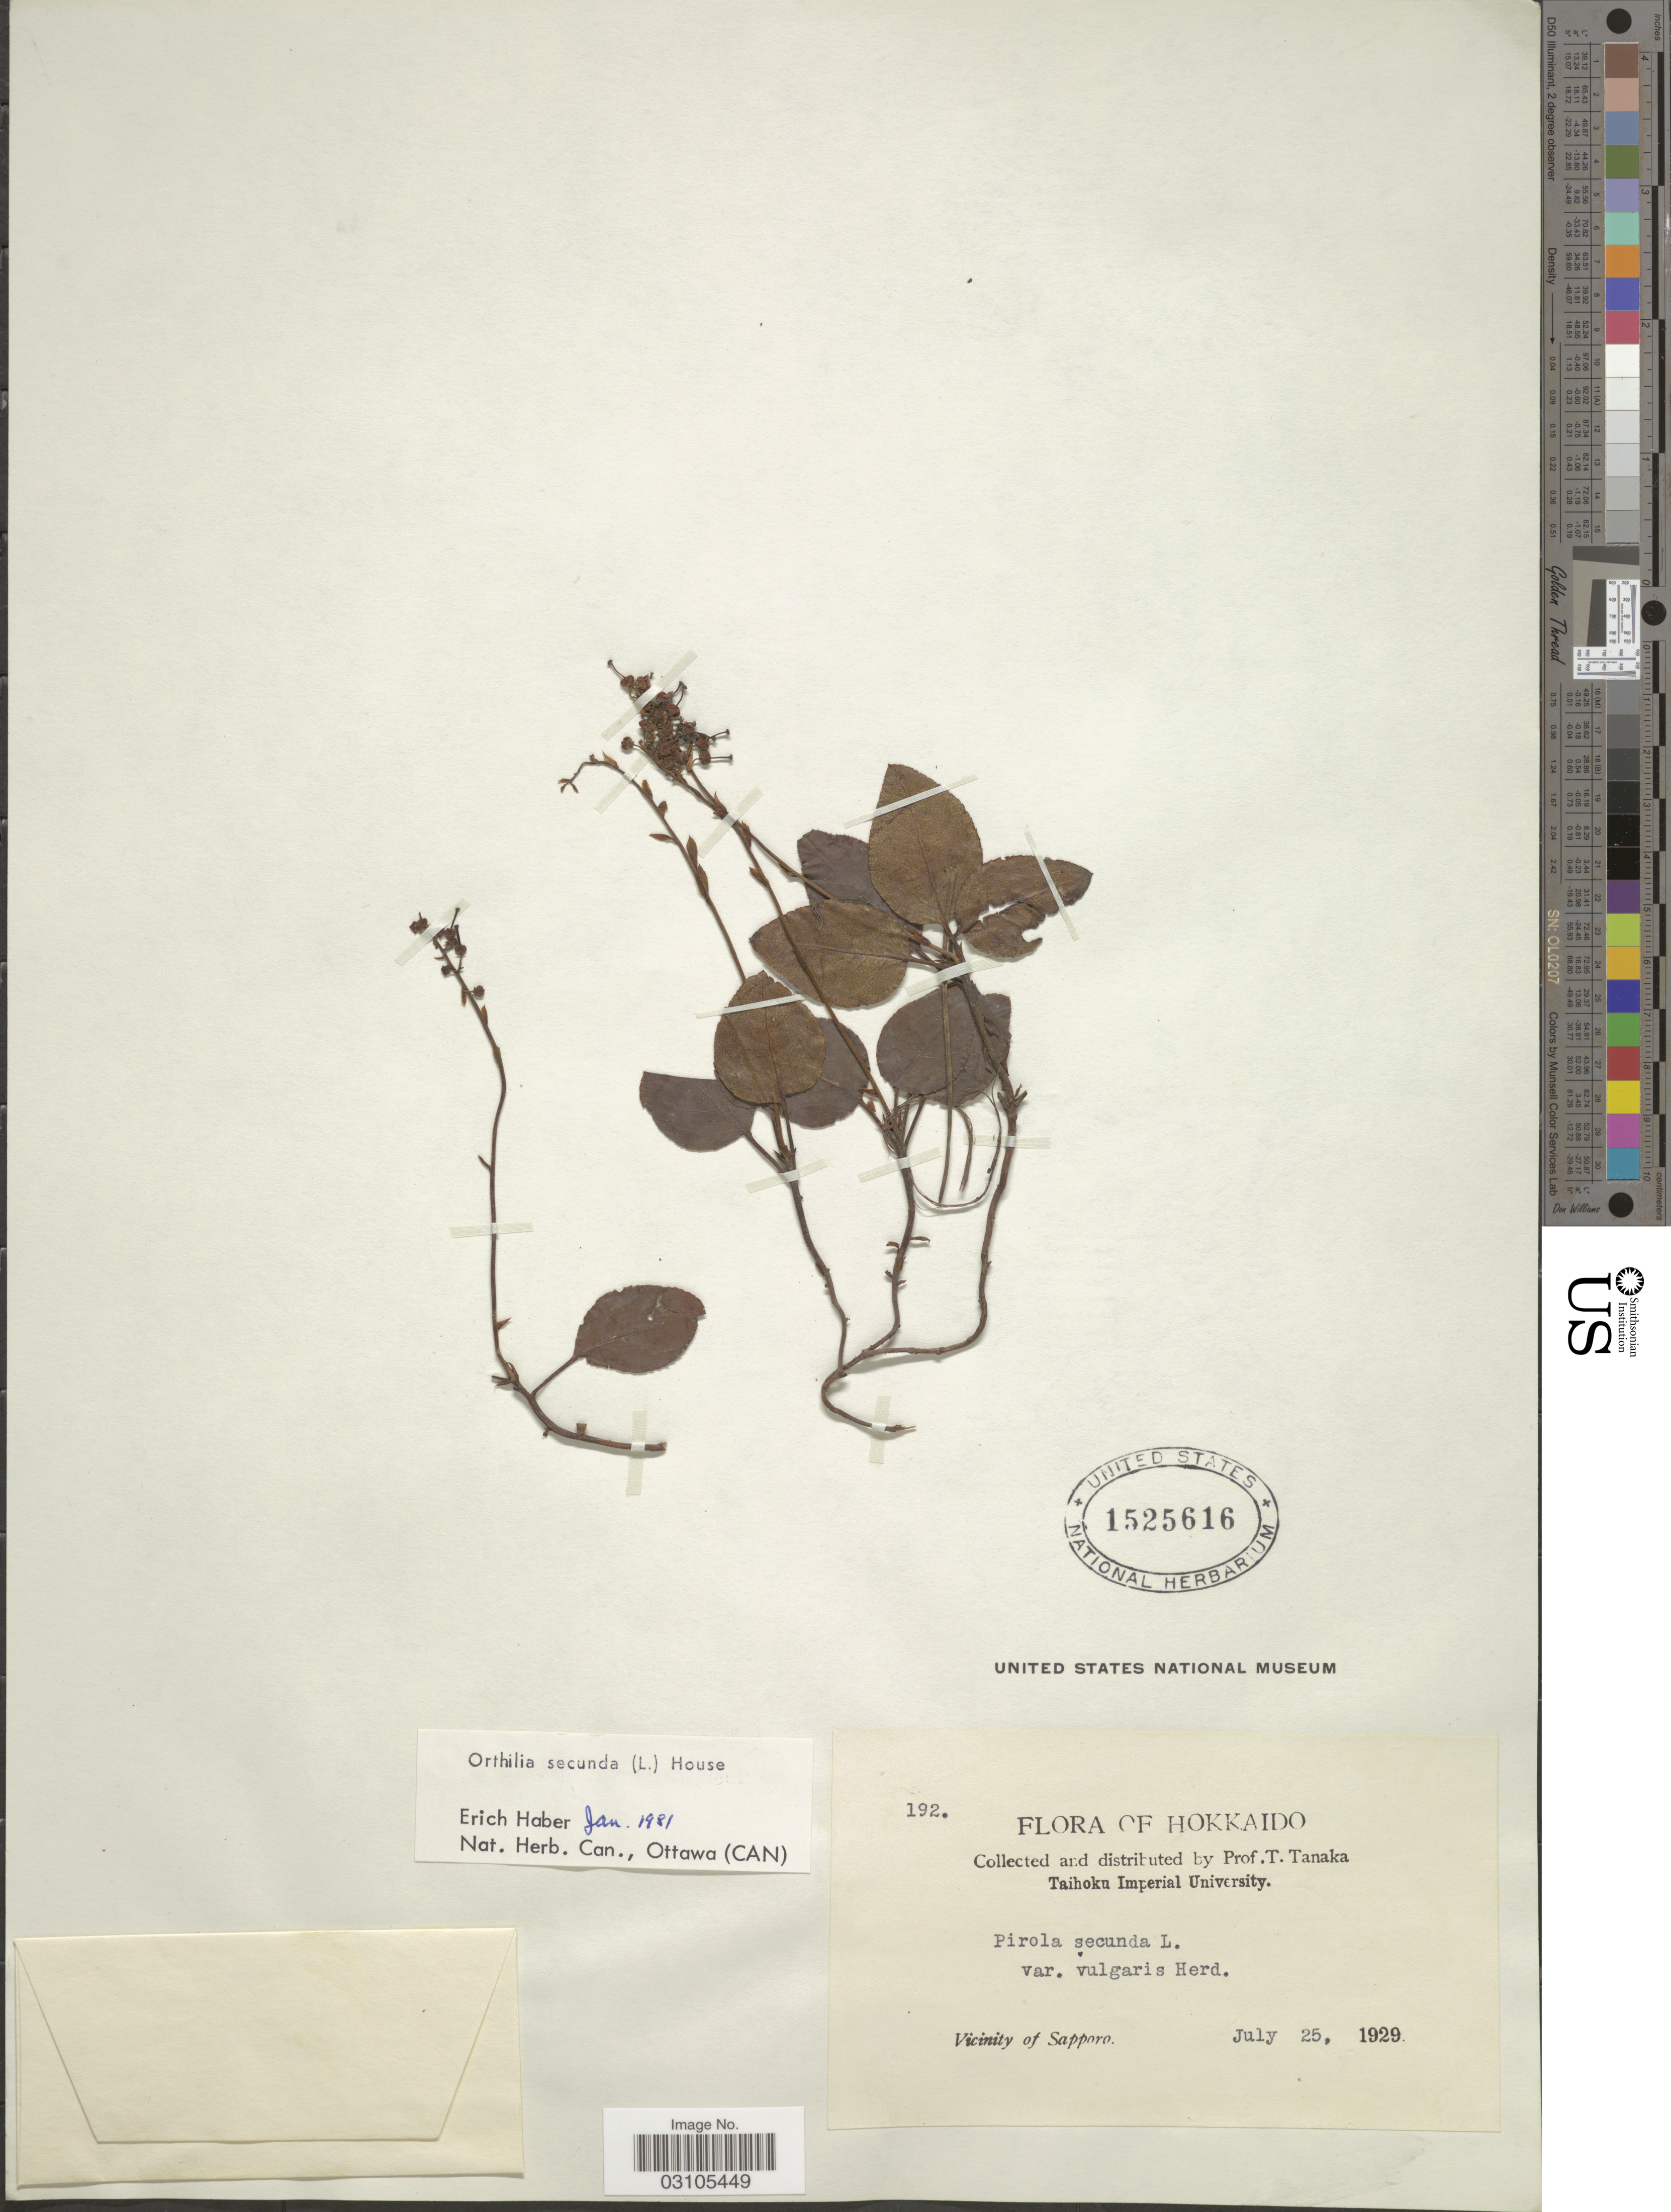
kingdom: Plantae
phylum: Tracheophyta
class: Magnoliopsida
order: Ericales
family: Ericaceae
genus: Orthilia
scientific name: Orthilia secunda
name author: (L.) House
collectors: T. Tanaka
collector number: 192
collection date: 1929-07-25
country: Japan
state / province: Hokkaidō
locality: Vicinity of Sapporo.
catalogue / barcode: US 1525616